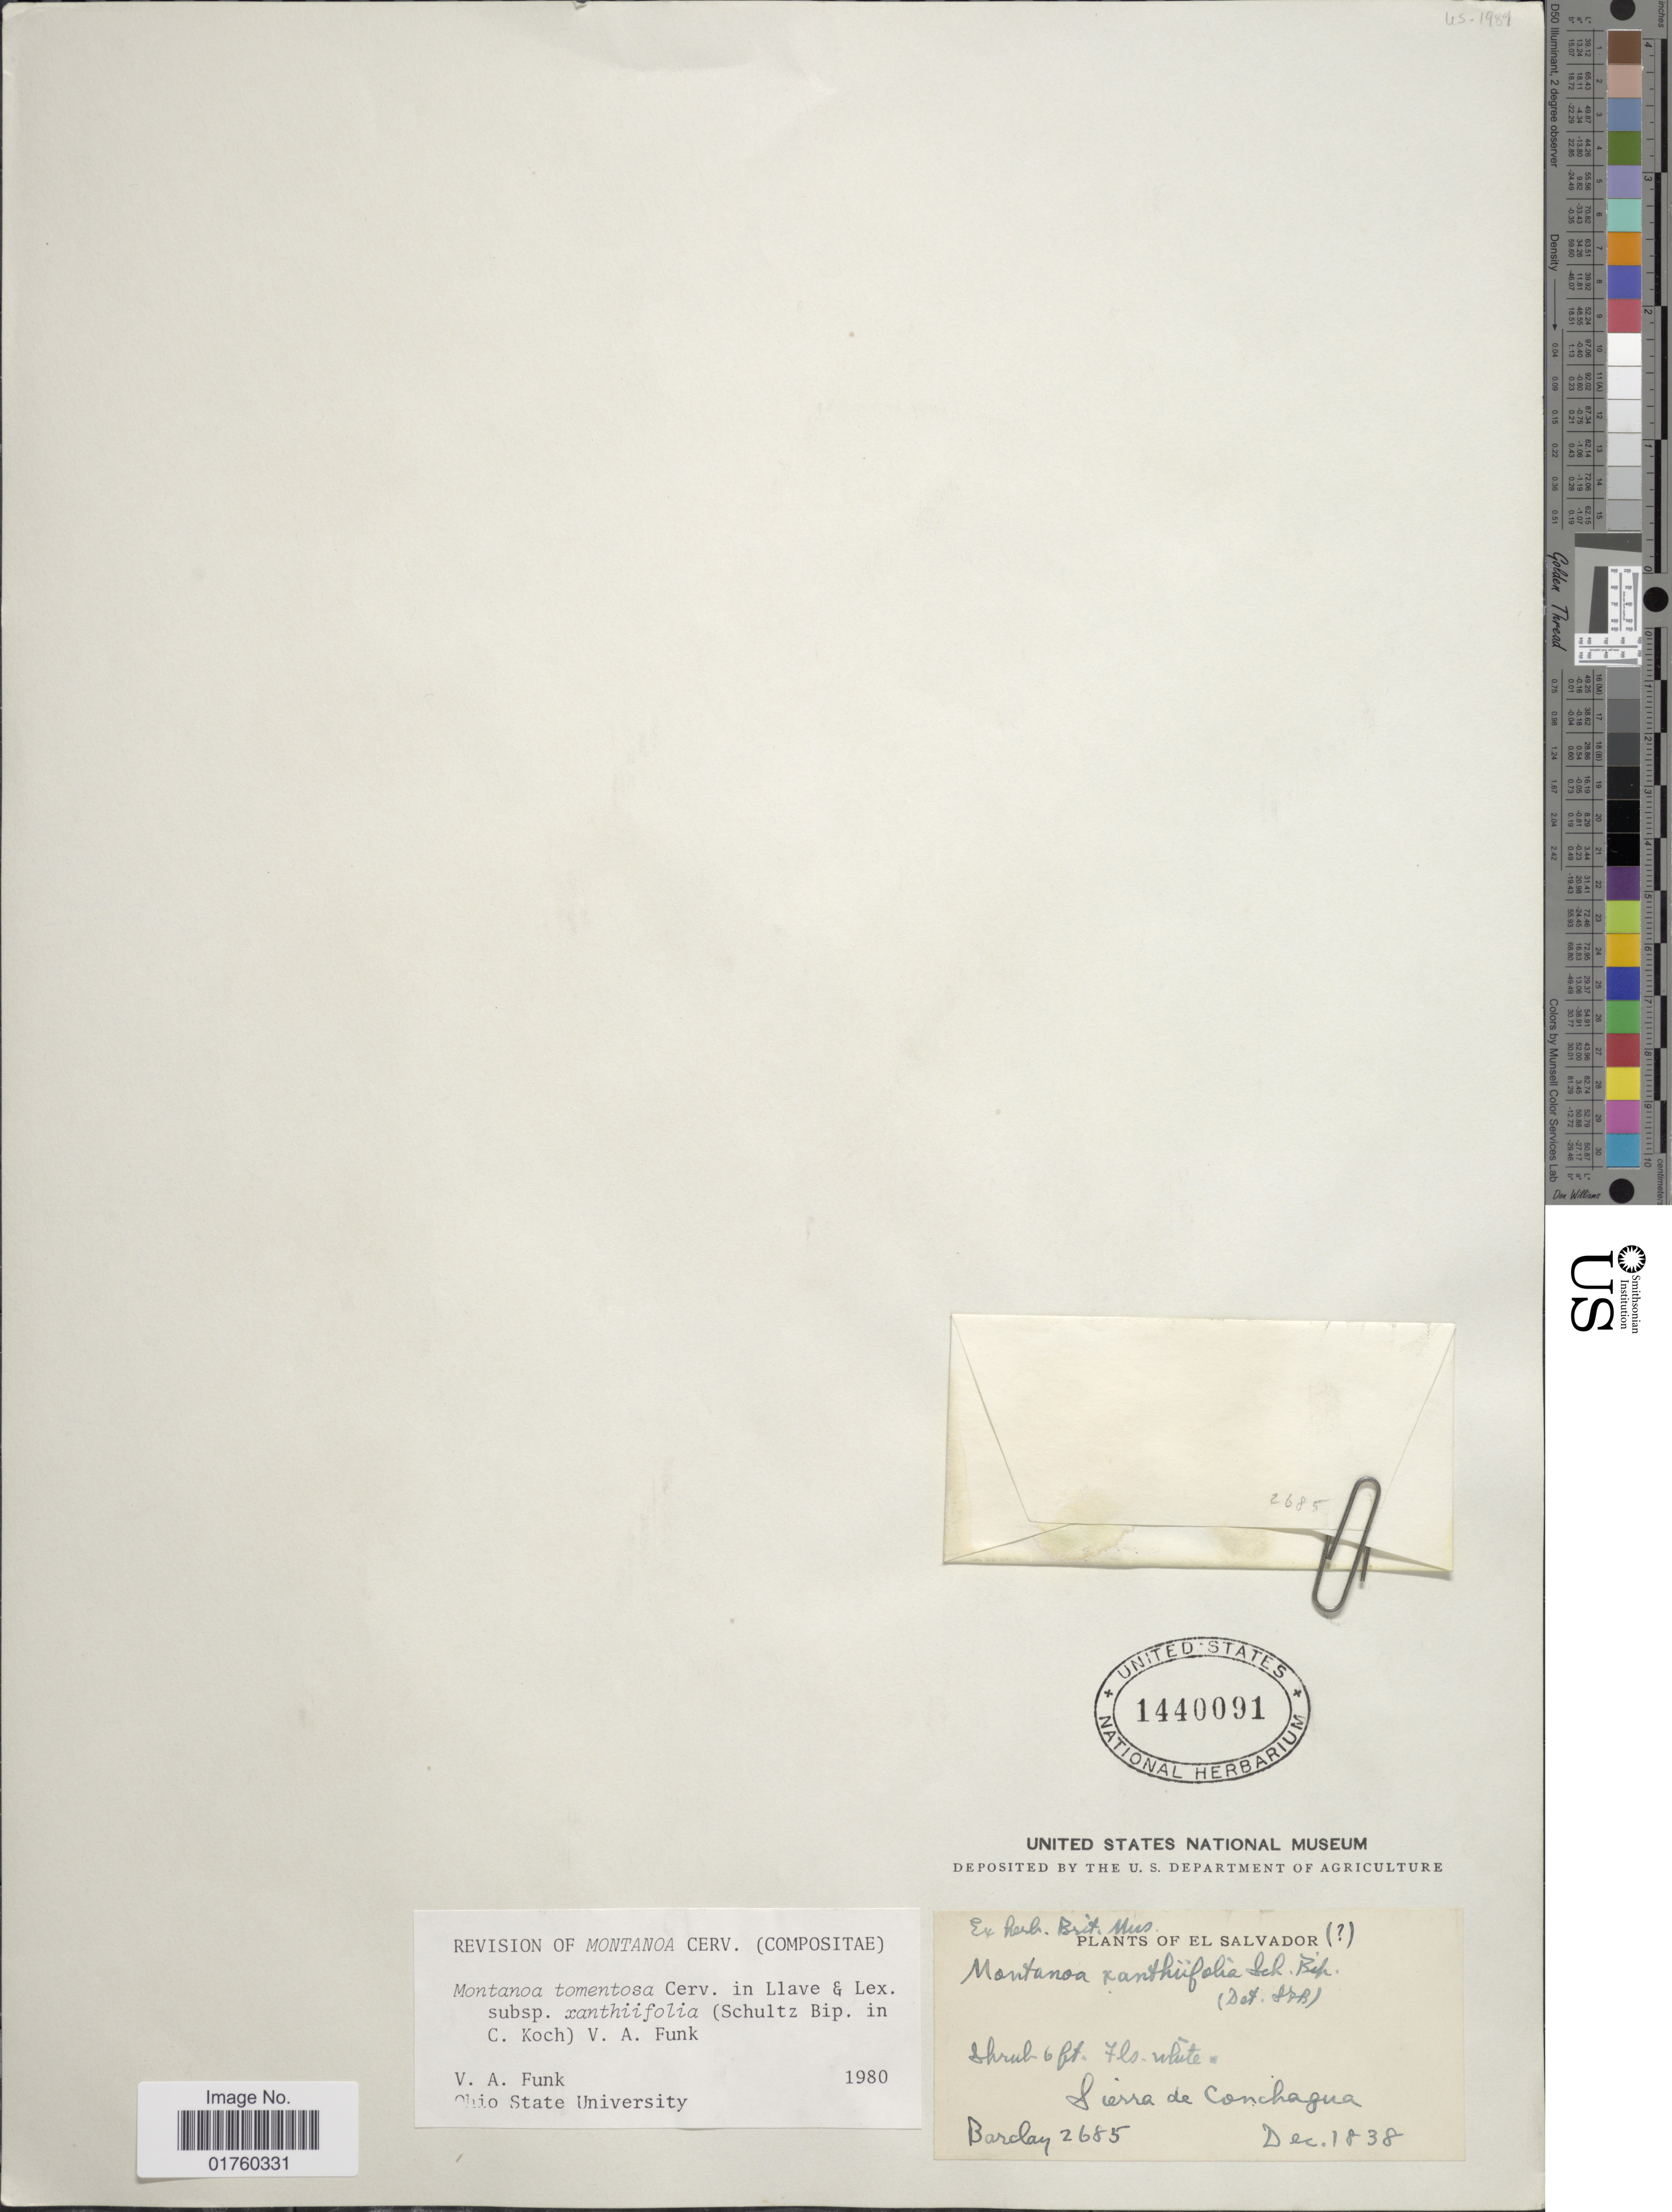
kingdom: Plantae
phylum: Tracheophyta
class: Magnoliopsida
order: Asterales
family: Asteraceae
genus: Montanoa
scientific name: Montanoa tomentosa subsp. xanthiifolia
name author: (Sch. Bip. in C. Koch) V.A. Funk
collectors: -- Barclay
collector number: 2685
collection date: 1838-12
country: Mexico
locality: Sierra de Conchagua.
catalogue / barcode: US 1440091